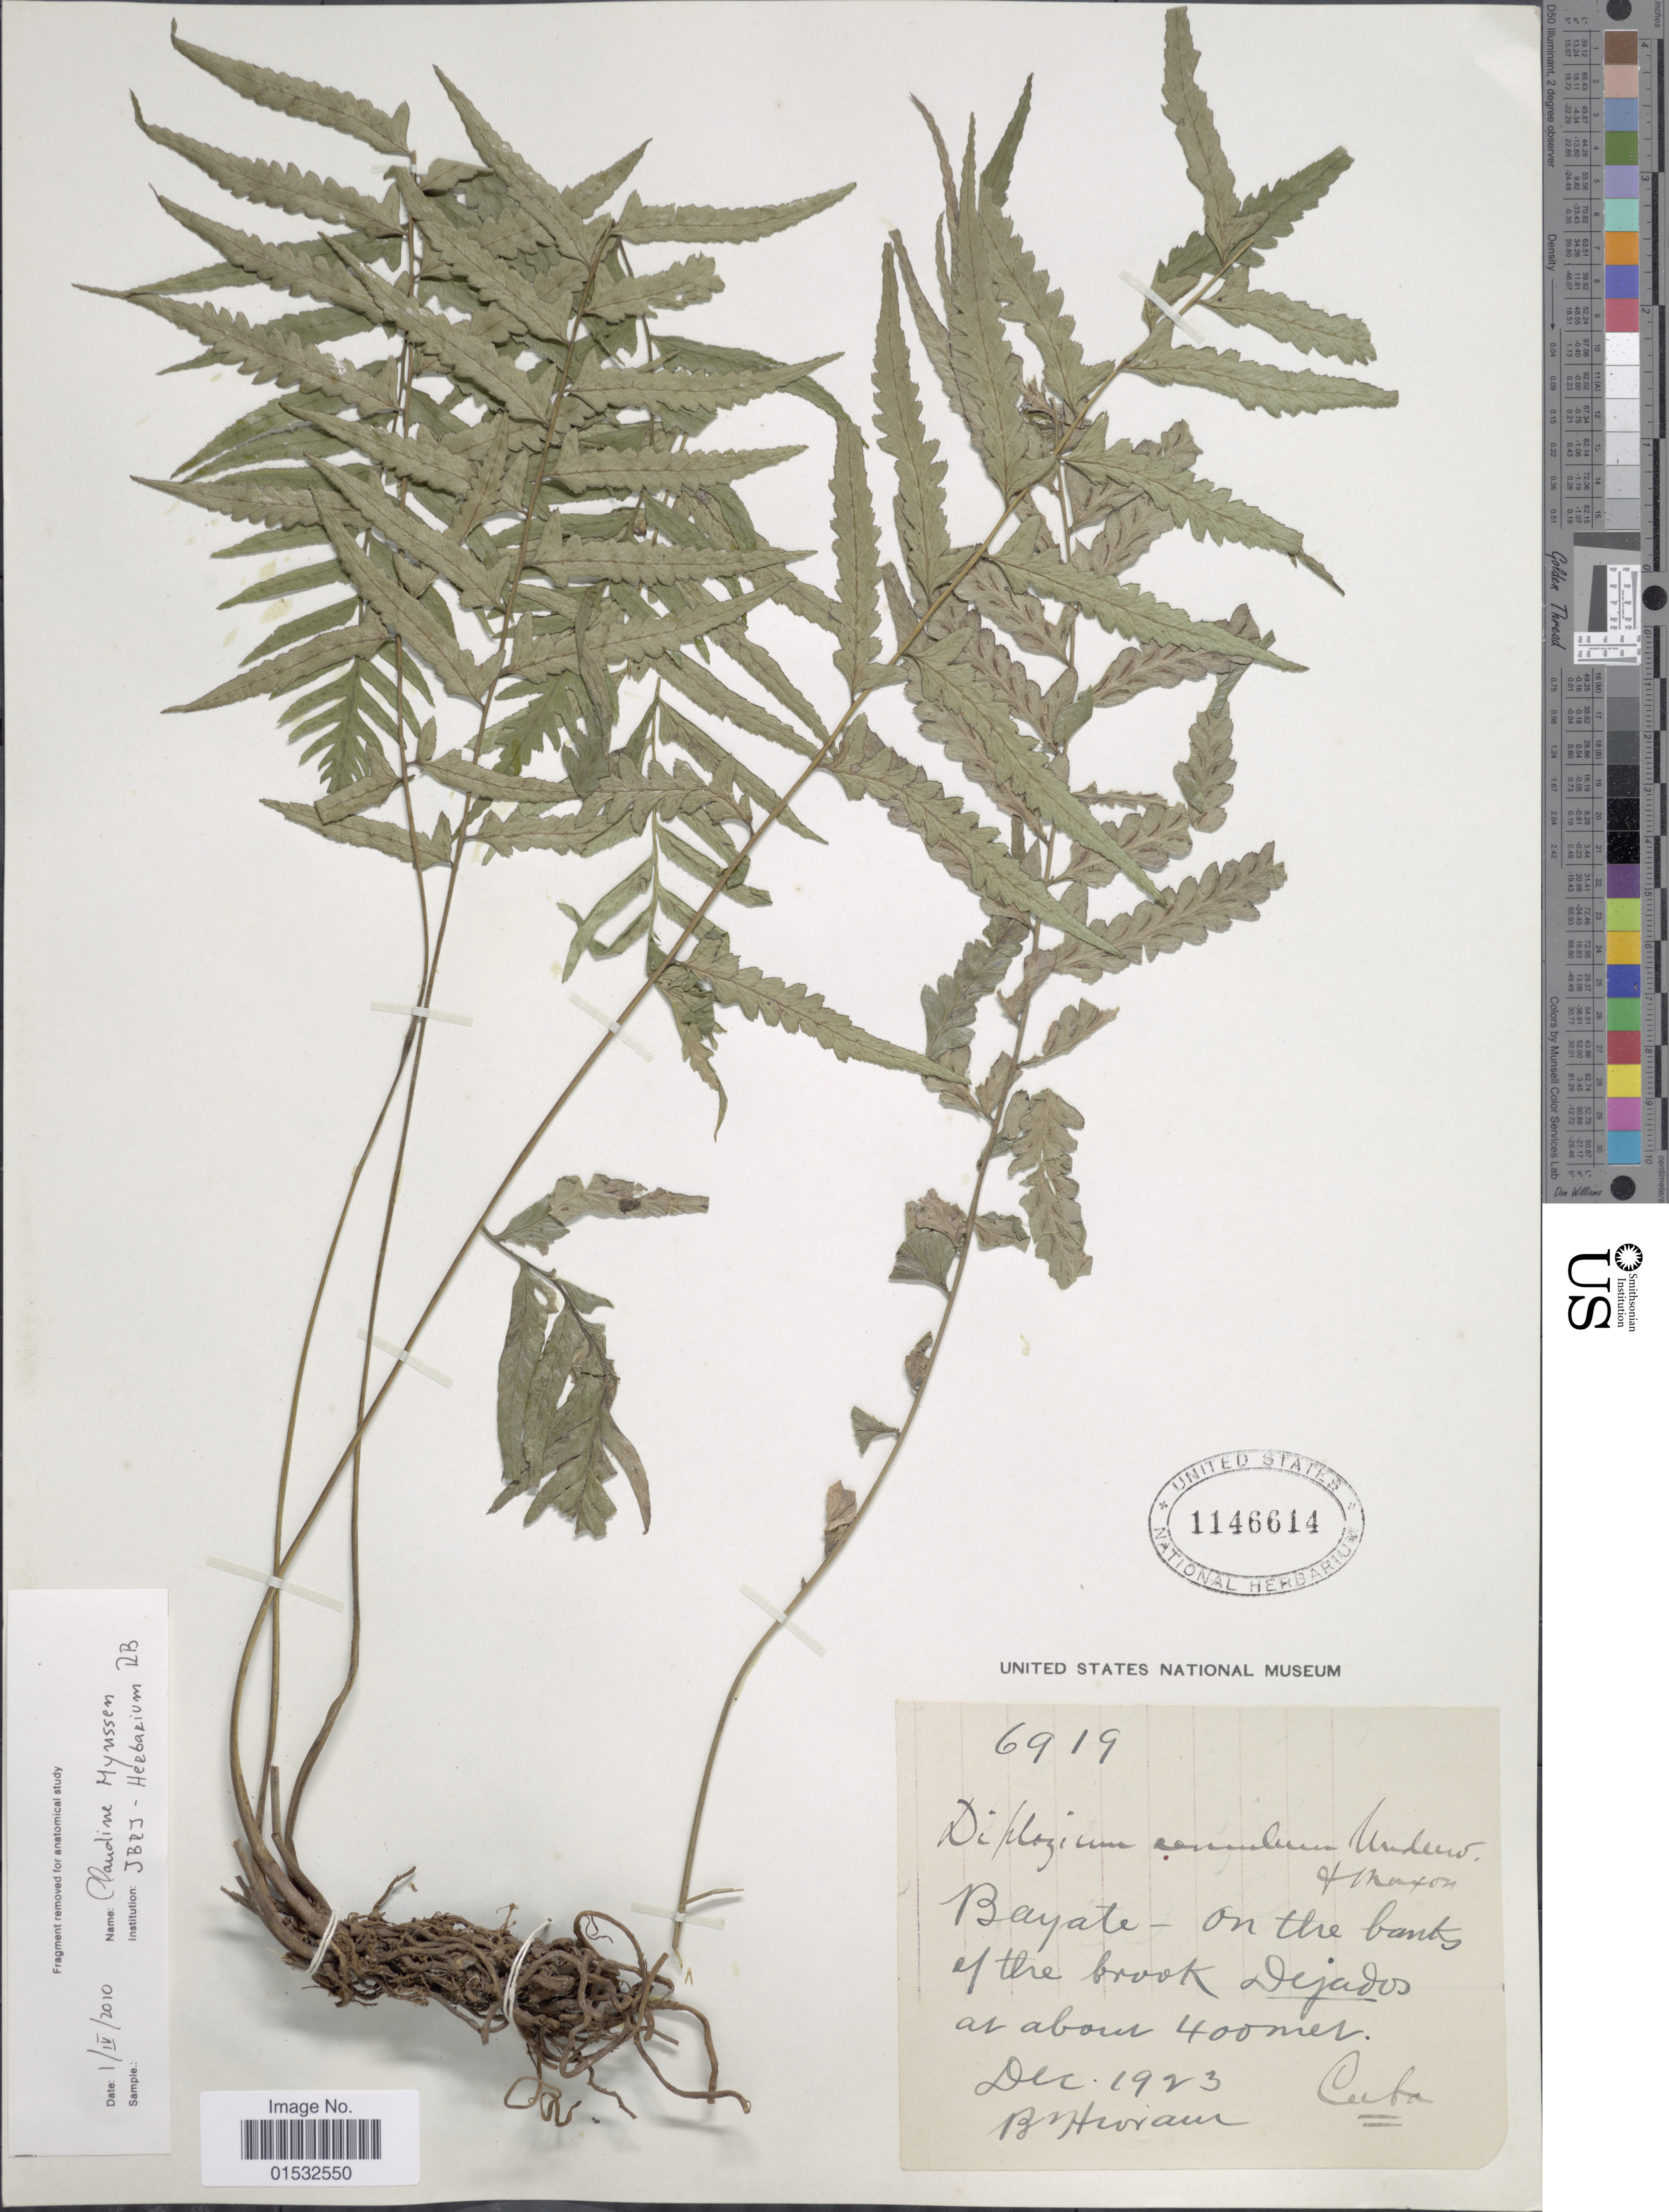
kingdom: Plantae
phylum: Tracheophyta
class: Polypodiopsida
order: Polypodiales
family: Athyriaceae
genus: Diplazium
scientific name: Diplazium cristatum x D. unilobum (Poir.) Hieron.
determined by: Sánchez, C.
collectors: Bro. Hioram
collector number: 6919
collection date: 1923-12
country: Cuba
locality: Bayate - on the banks of the brook Dejados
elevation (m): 400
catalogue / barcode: US 1146614